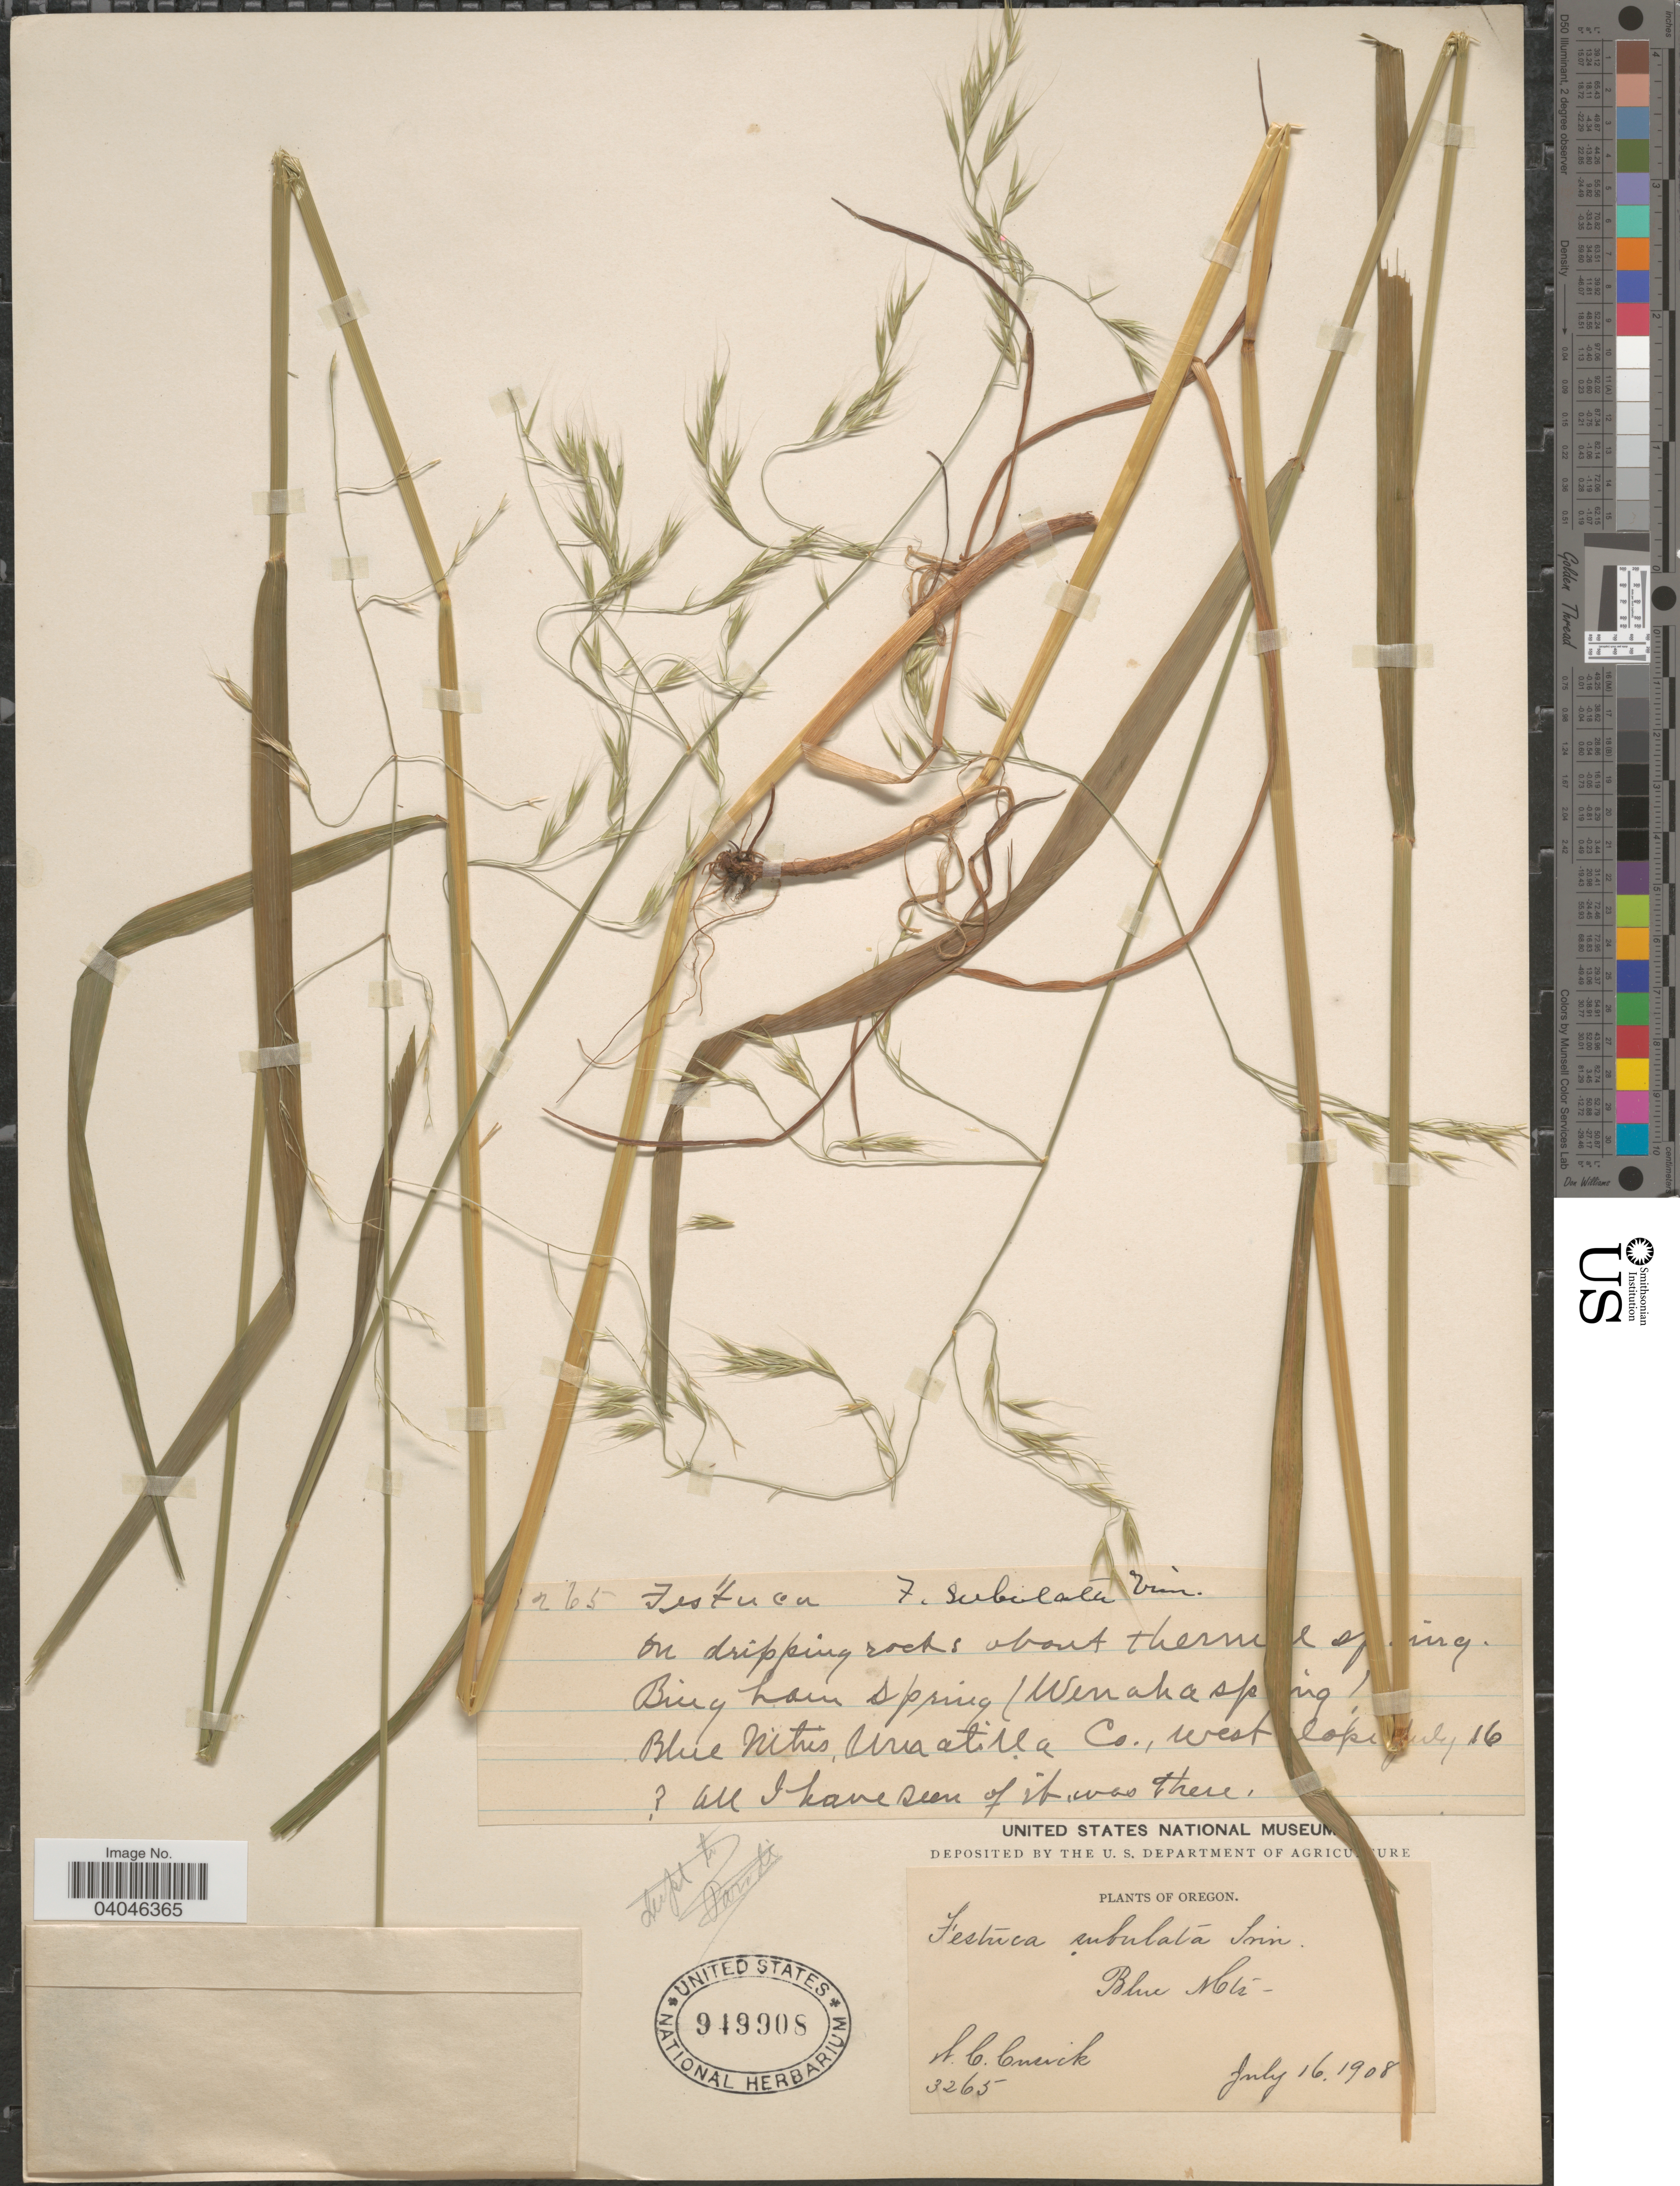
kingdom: Plantae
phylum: Tracheophyta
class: Liliopsida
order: Poales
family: Poaceae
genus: Festuca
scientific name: Festuca subulata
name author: Trin.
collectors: W. C. Cusick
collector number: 3265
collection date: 1908-07-16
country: United States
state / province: Oregon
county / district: Umatilla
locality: Bingham spring (Wenaha spring). Blue Mtns, Umatilla Co.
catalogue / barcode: US 949908